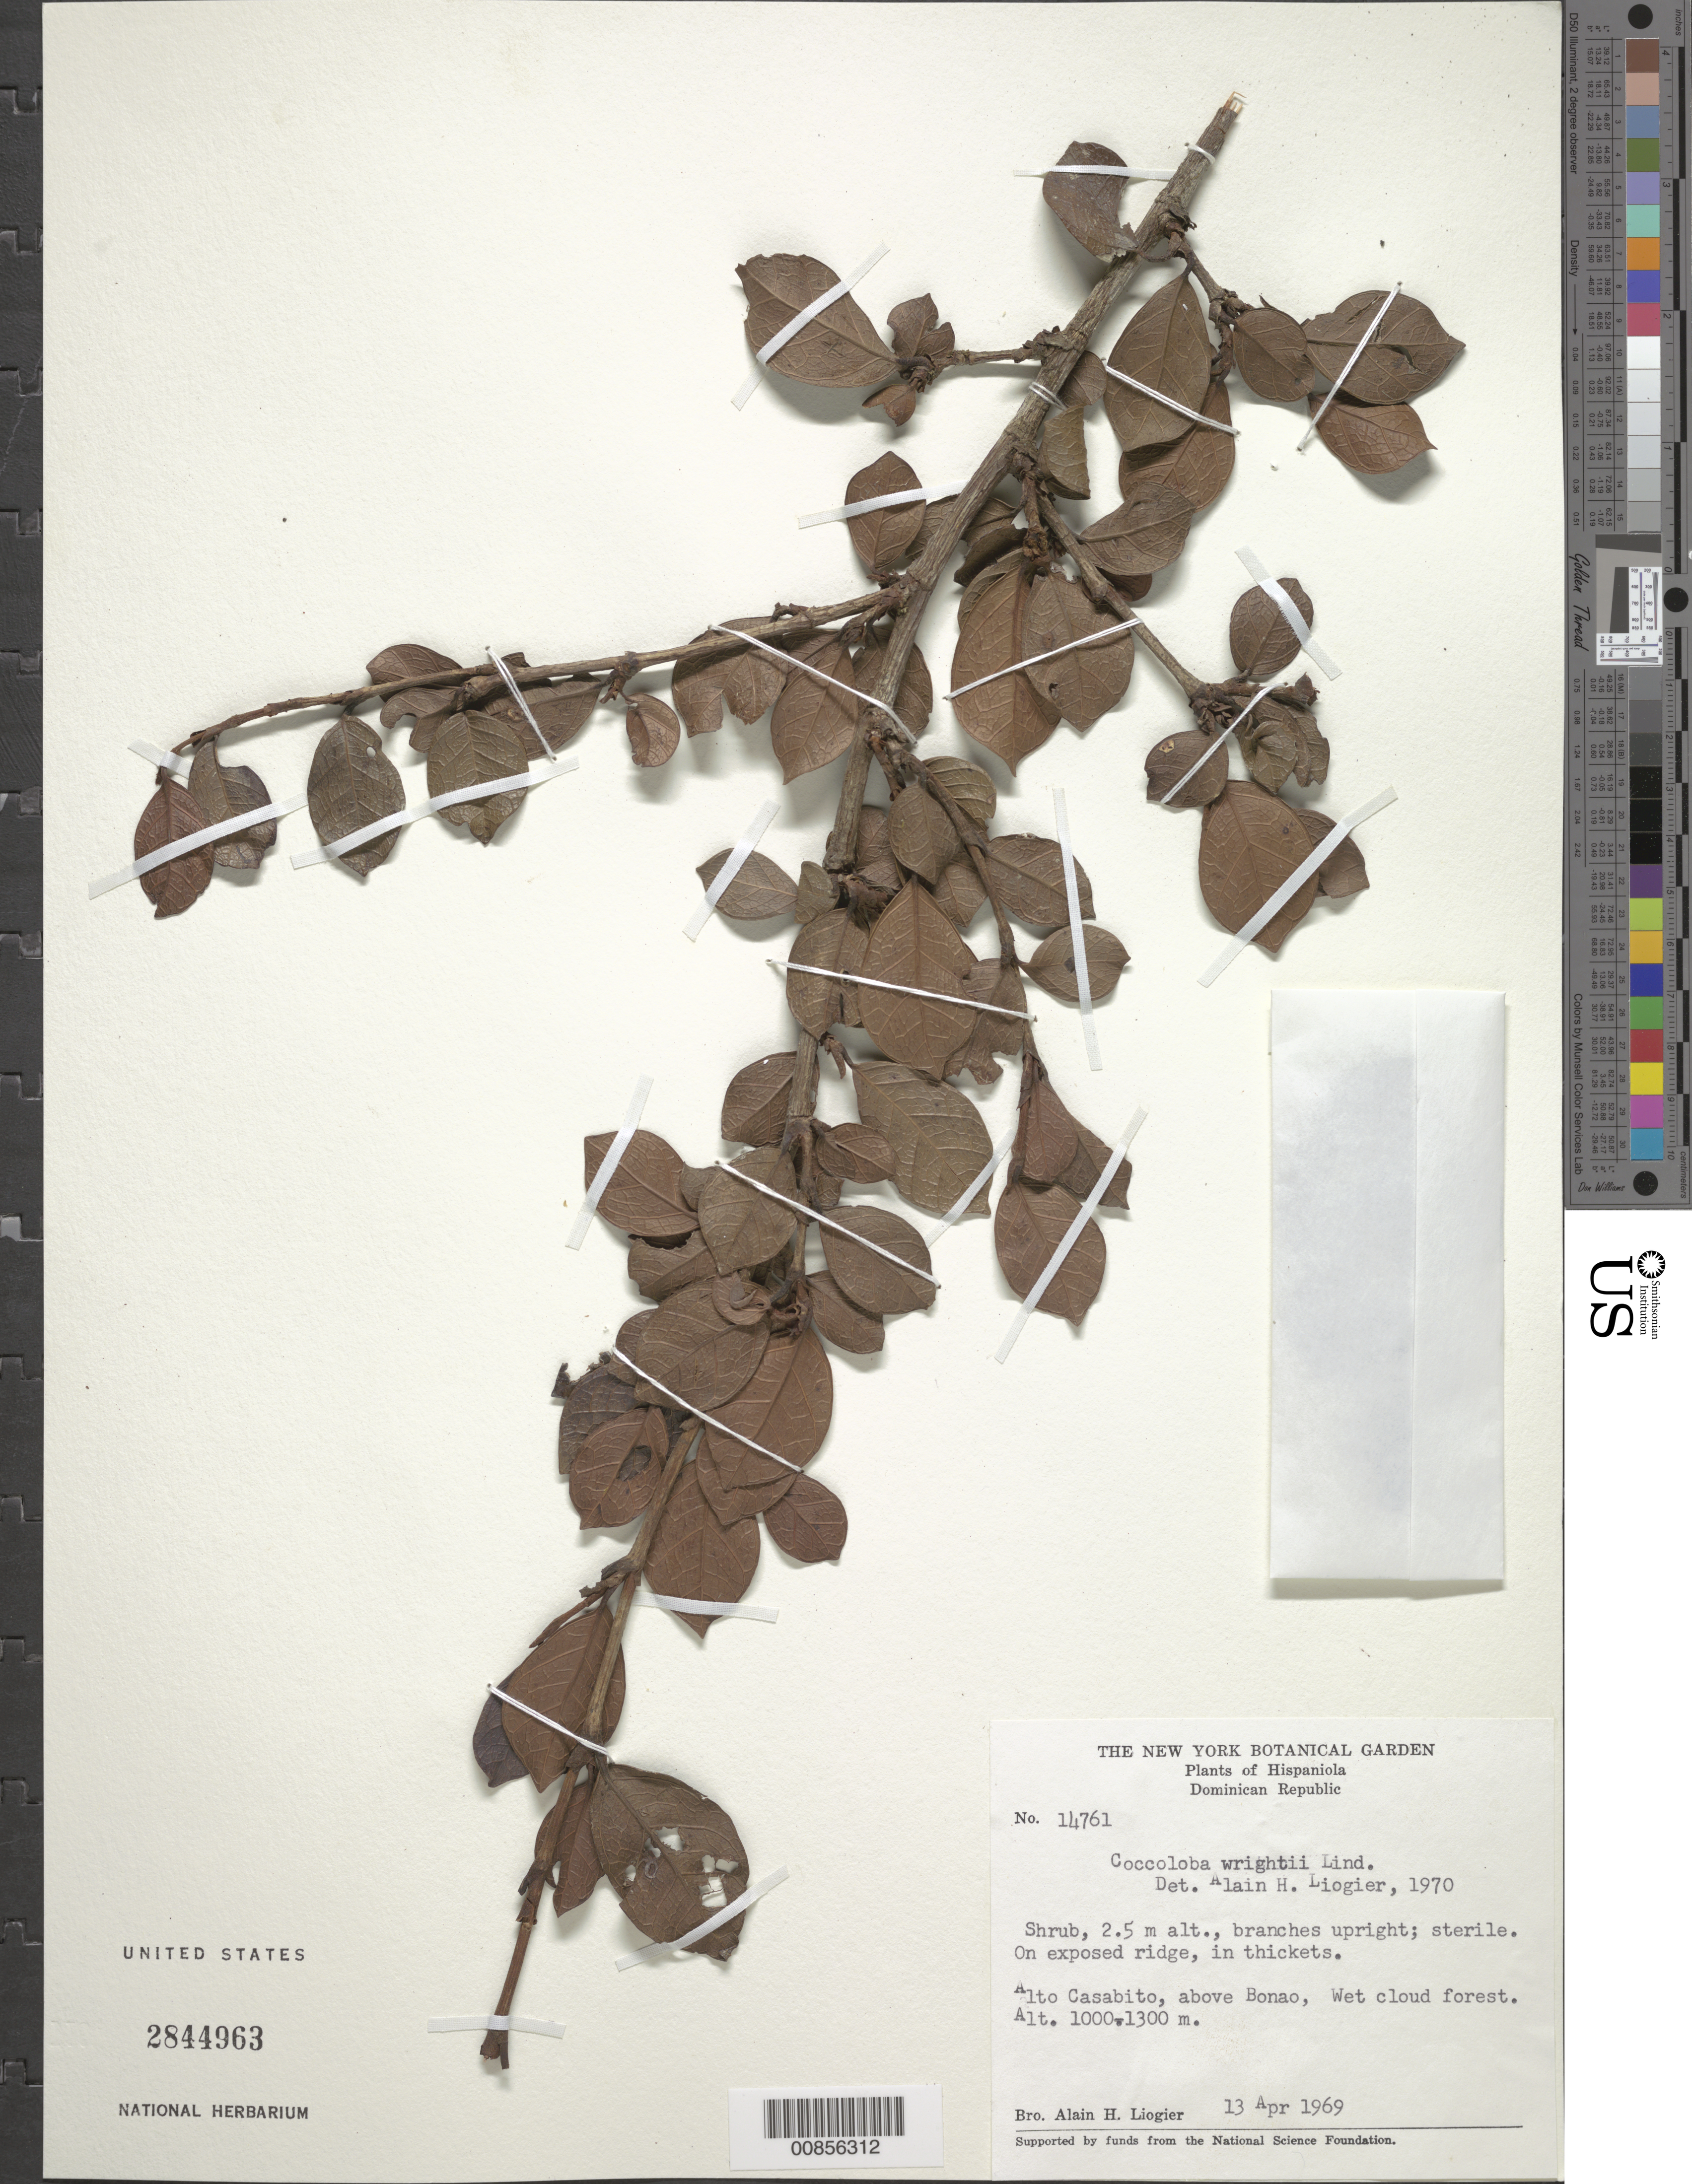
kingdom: Plantae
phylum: Tracheophyta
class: Magnoliopsida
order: Caryophyllales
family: Polygonaceae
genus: Coccoloba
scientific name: Coccoloba wrightii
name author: Lindau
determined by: Liogier, Alain H.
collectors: A. H. Liogier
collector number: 14761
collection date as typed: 13 Apr 1969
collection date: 1969-04-13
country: Dominican Republic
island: Hispaniola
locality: Alto Casabito, above Bonao.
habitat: On exposed ridge, in thickets. Wet cloud forest.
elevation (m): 1000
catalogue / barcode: US 2844963